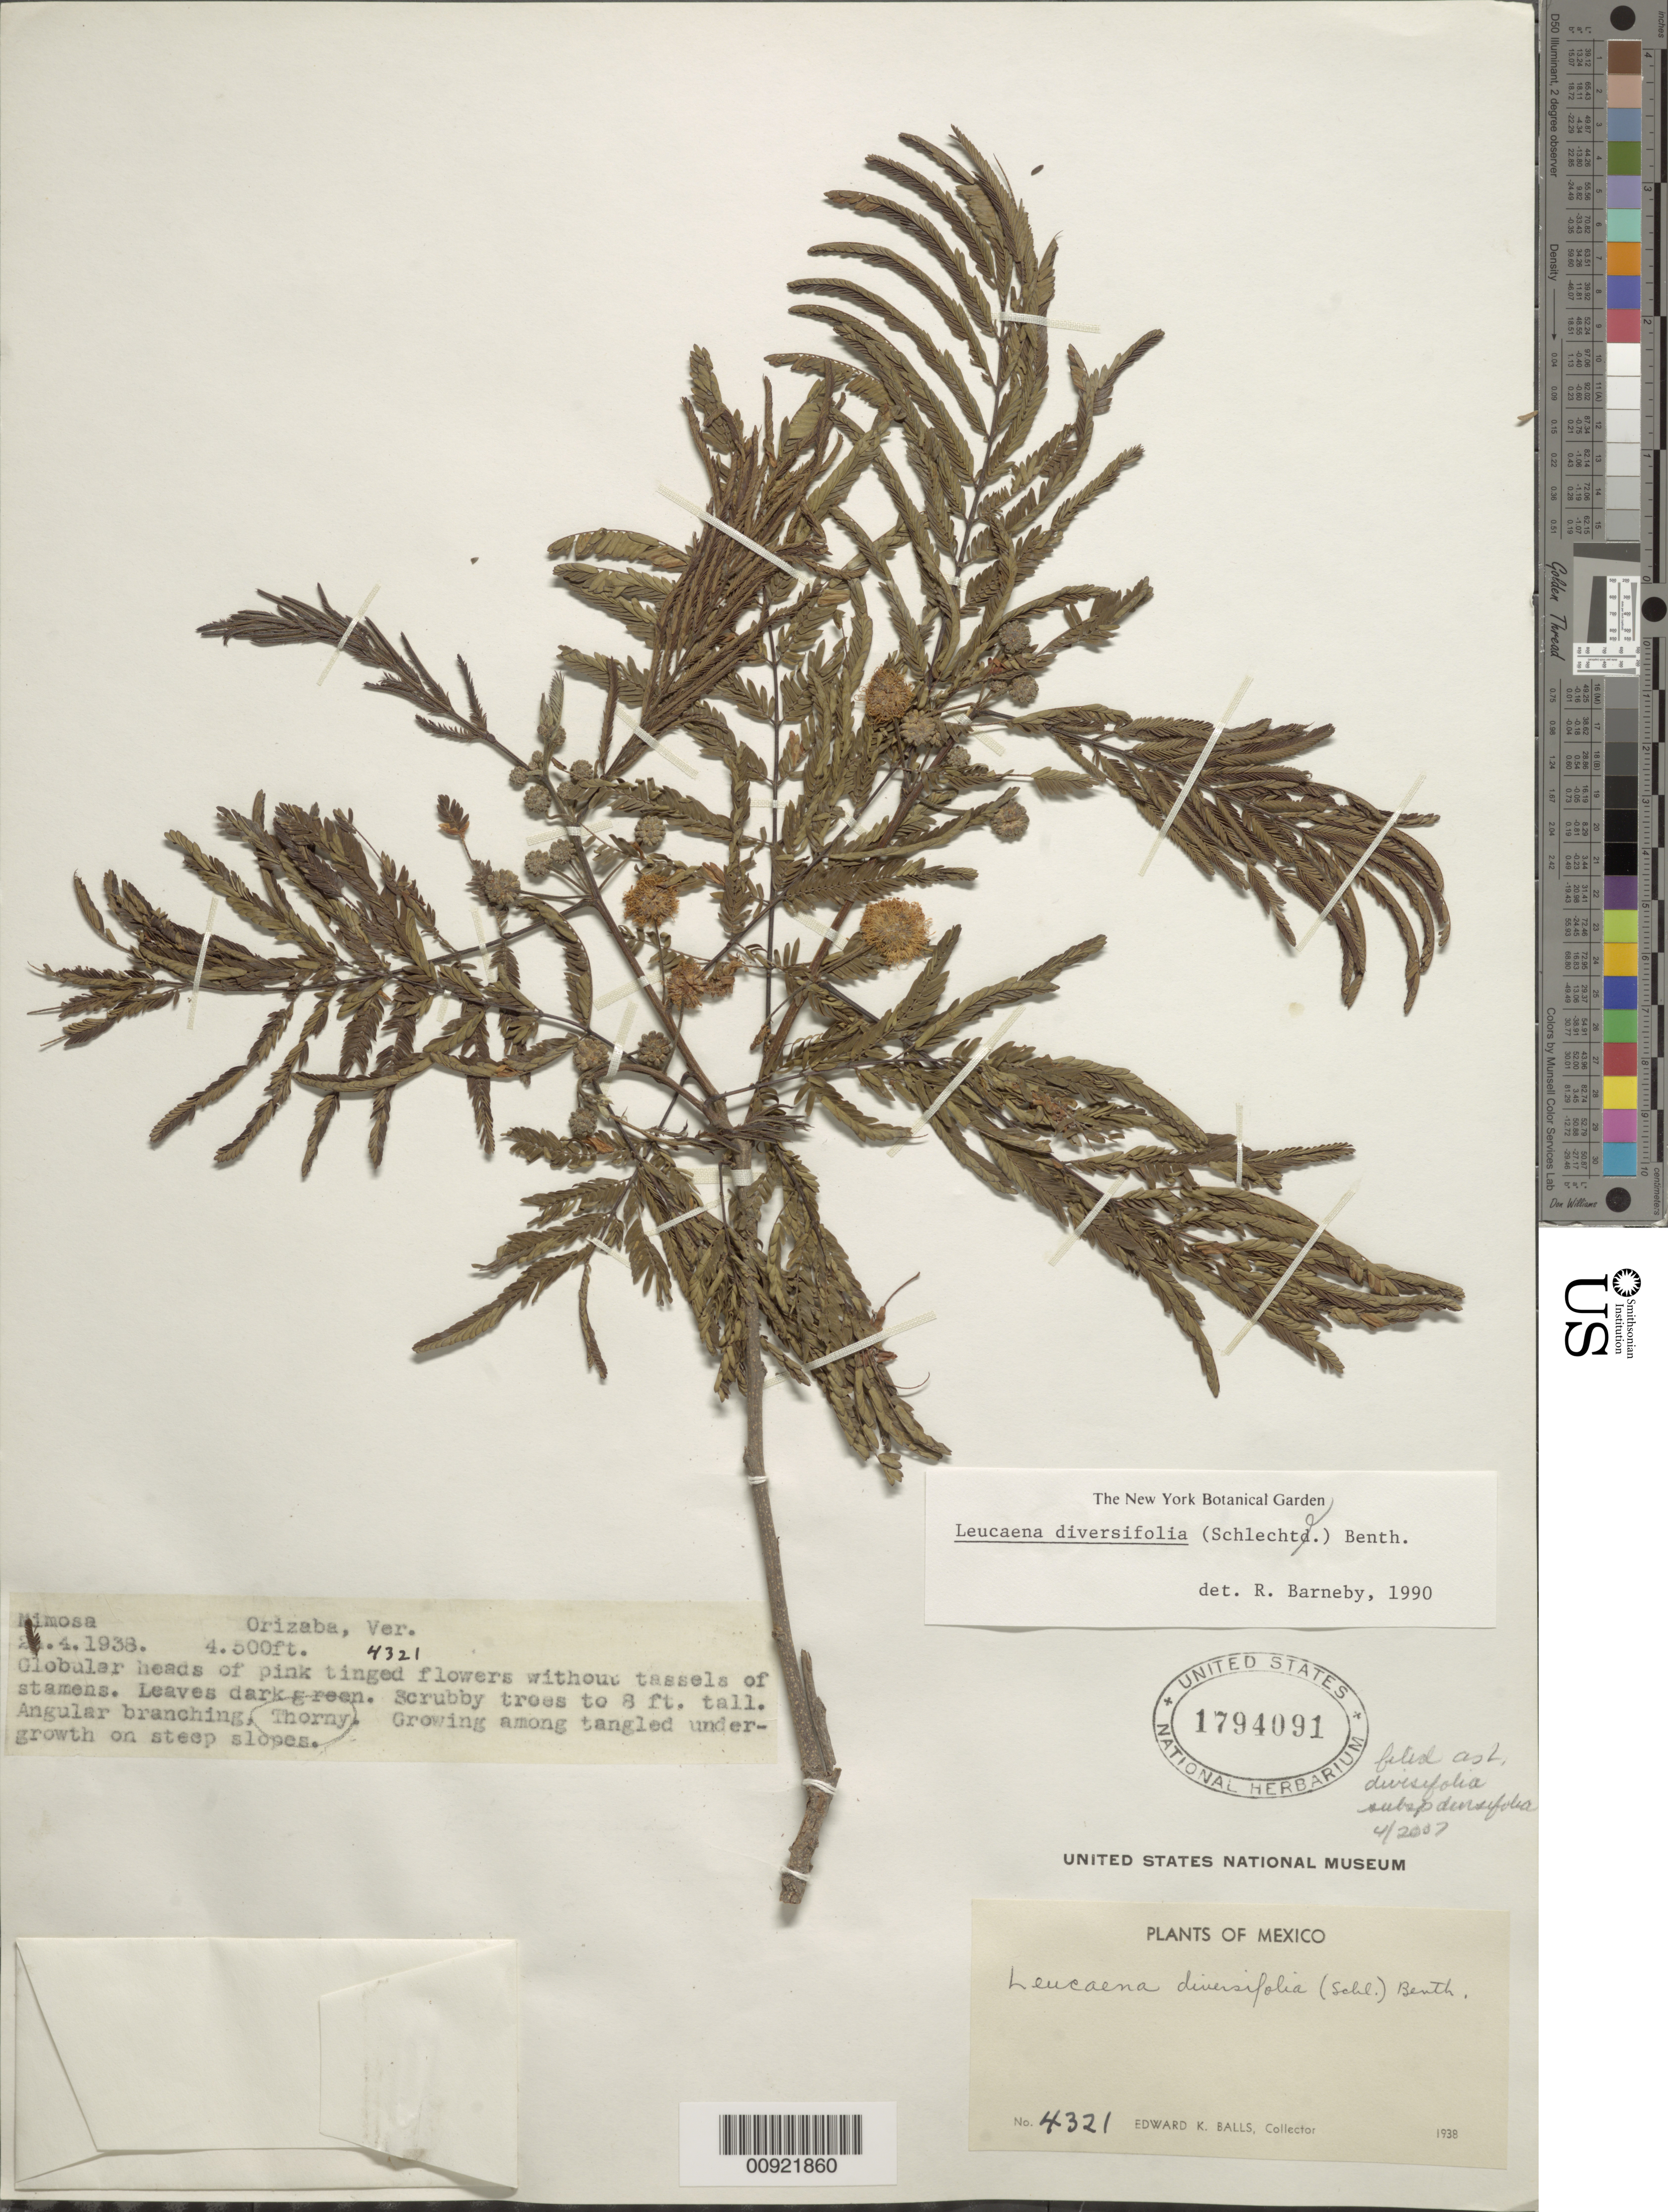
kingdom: Plantae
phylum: Tracheophyta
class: Magnoliopsida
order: Fabales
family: Fabaceae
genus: Leucaena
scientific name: Leucaena diversifolia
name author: (Schltdl.) Benth.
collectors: E. K. Balls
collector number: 4321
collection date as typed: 24 Apr 1938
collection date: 1938-04-24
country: Mexico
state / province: Veracruz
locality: Orizaba.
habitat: Growing among tangled undergrowth on steep slopes.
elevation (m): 1372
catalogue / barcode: US 1794091